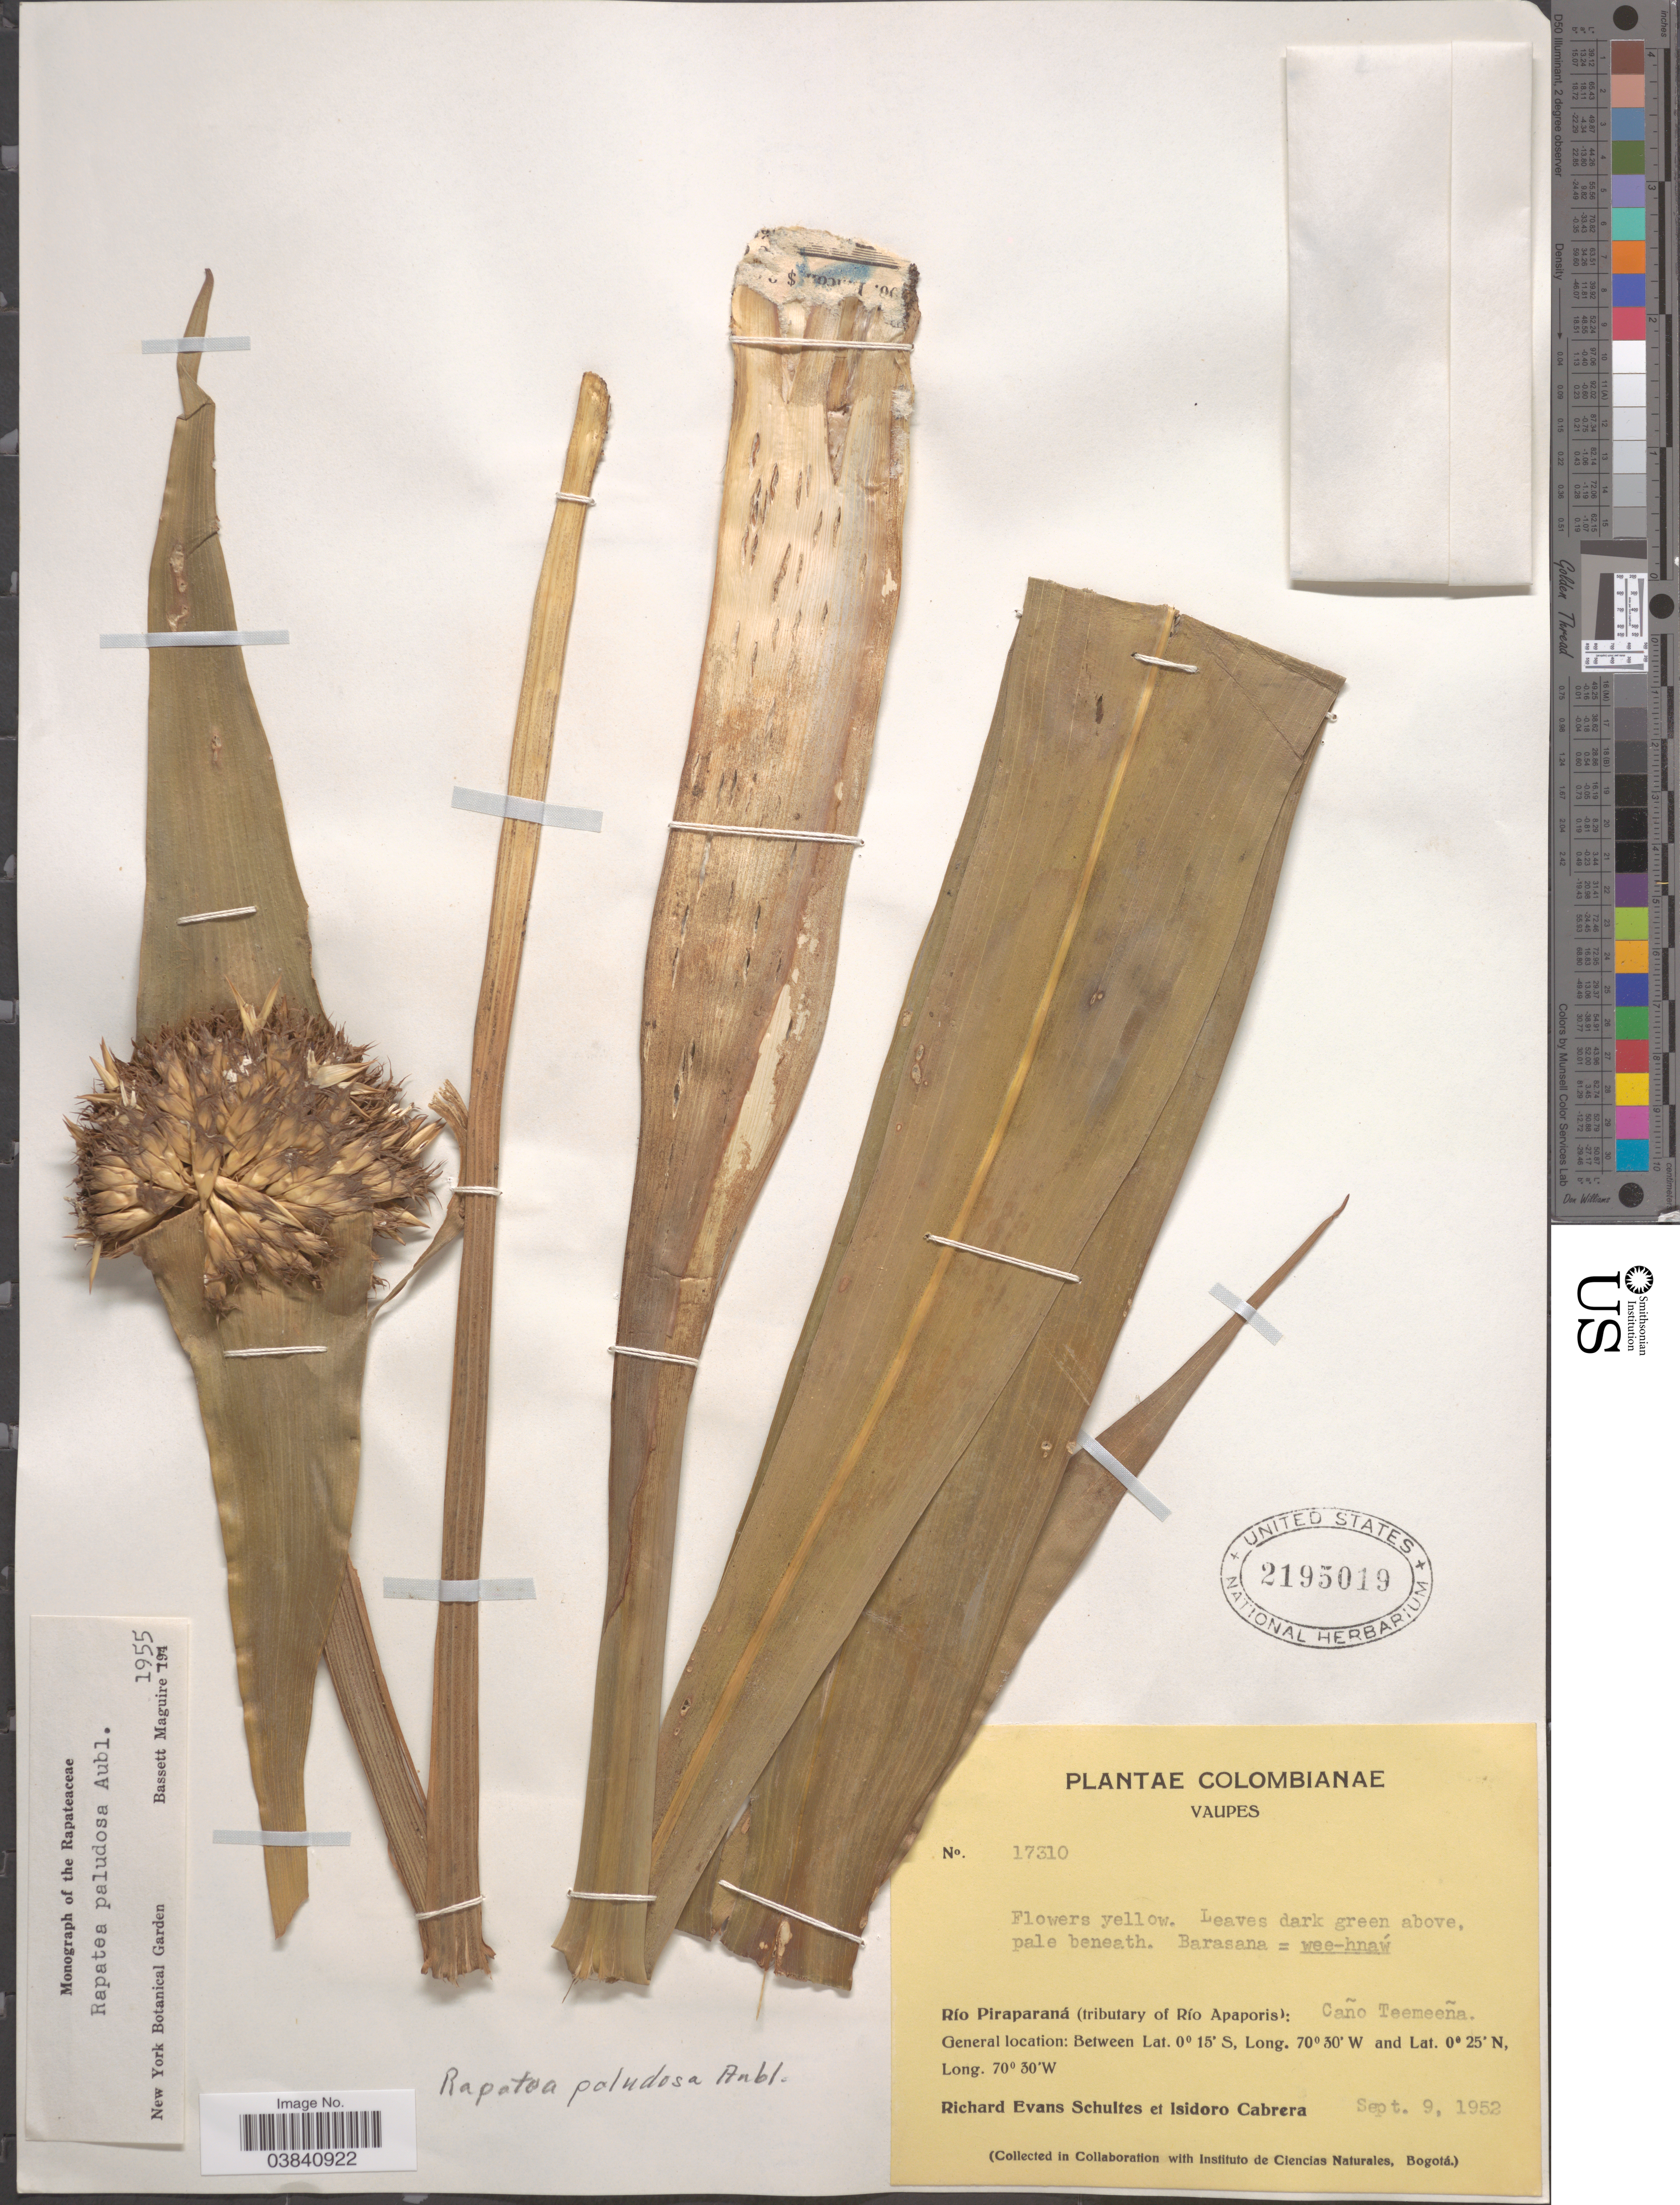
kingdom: Plantae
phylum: Tracheophyta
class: Liliopsida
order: Poales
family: Rapateaceae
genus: Rapatea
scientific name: Rapatea paludosa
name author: Aubl.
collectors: R. E. Schultes & I. Cabrera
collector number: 17310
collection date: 1952-09-09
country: Colombia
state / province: Vaupés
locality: Río Piraparaná (tributary of Río Apaporis). Caño Teemeeña.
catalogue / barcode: US 2195019